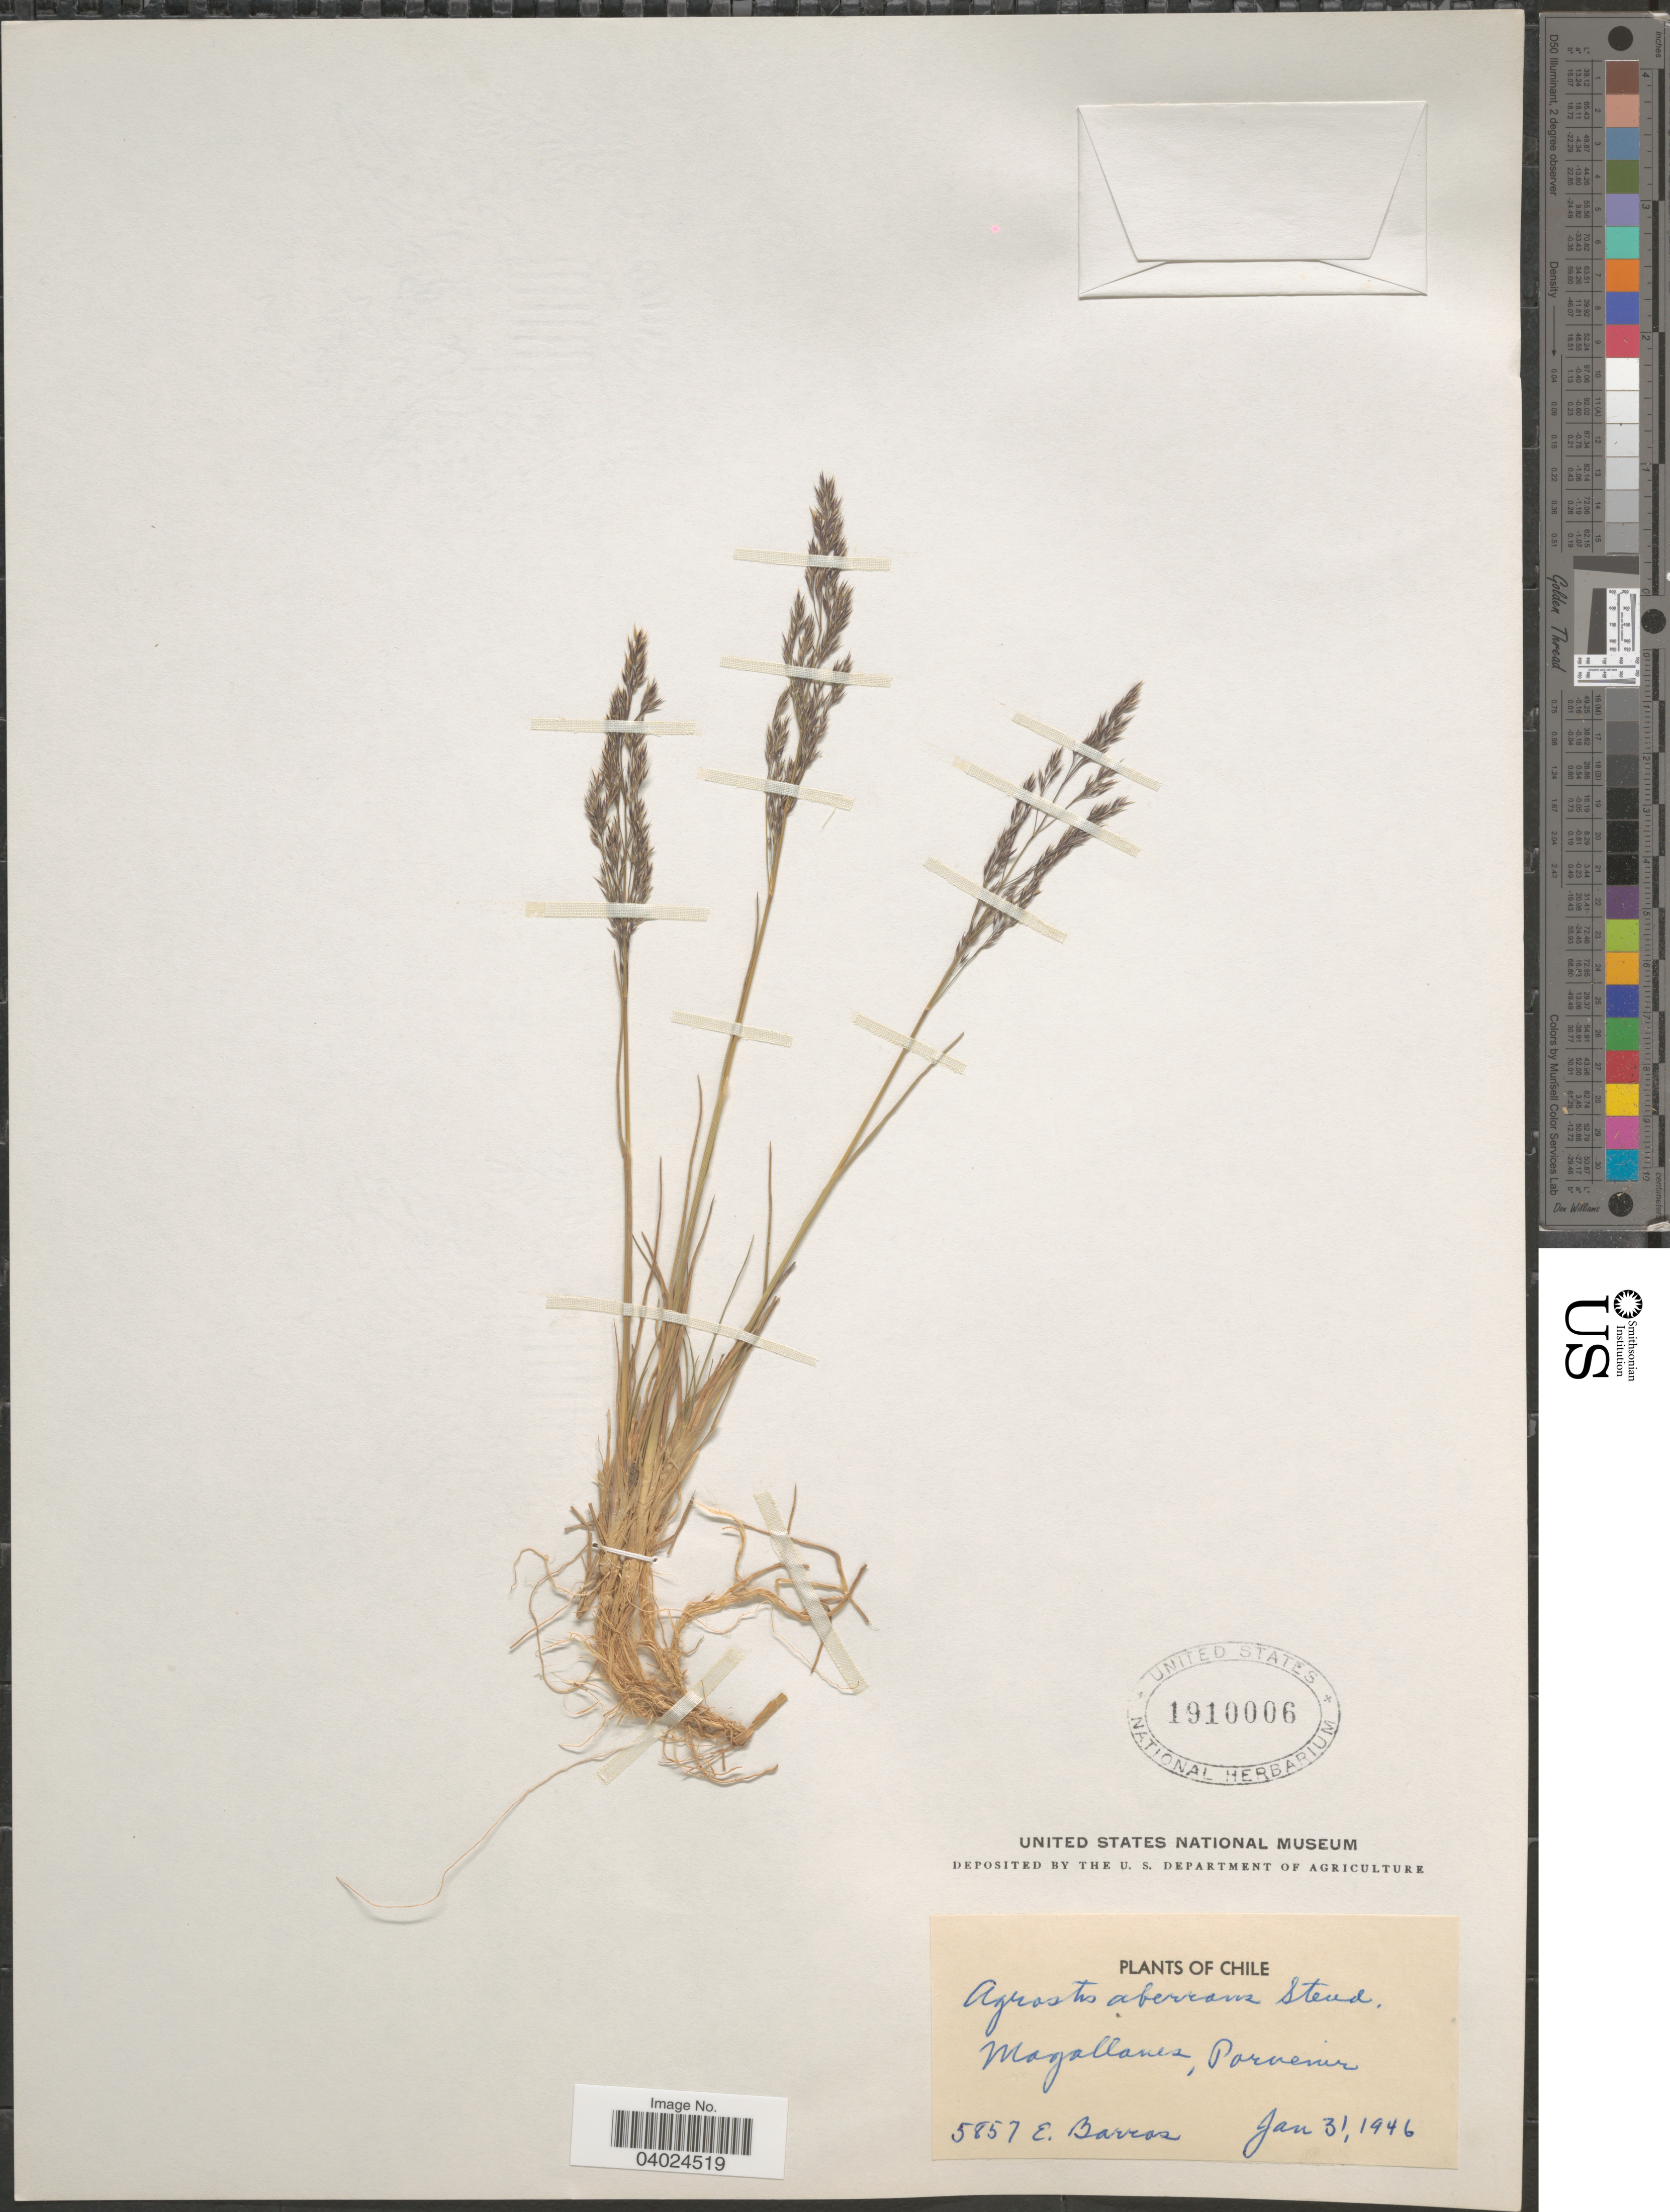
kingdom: Plantae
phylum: Tracheophyta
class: Liliopsida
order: Poales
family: Poaceae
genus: Agrostis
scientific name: Agrostis perennans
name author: (Walter) Tuck.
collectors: E. Barros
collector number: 5857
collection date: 1946-01-31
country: Chile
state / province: Magallanes y de la Antártica Chilena (XII)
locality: Magallanes, Porvenir.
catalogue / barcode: US 1910006